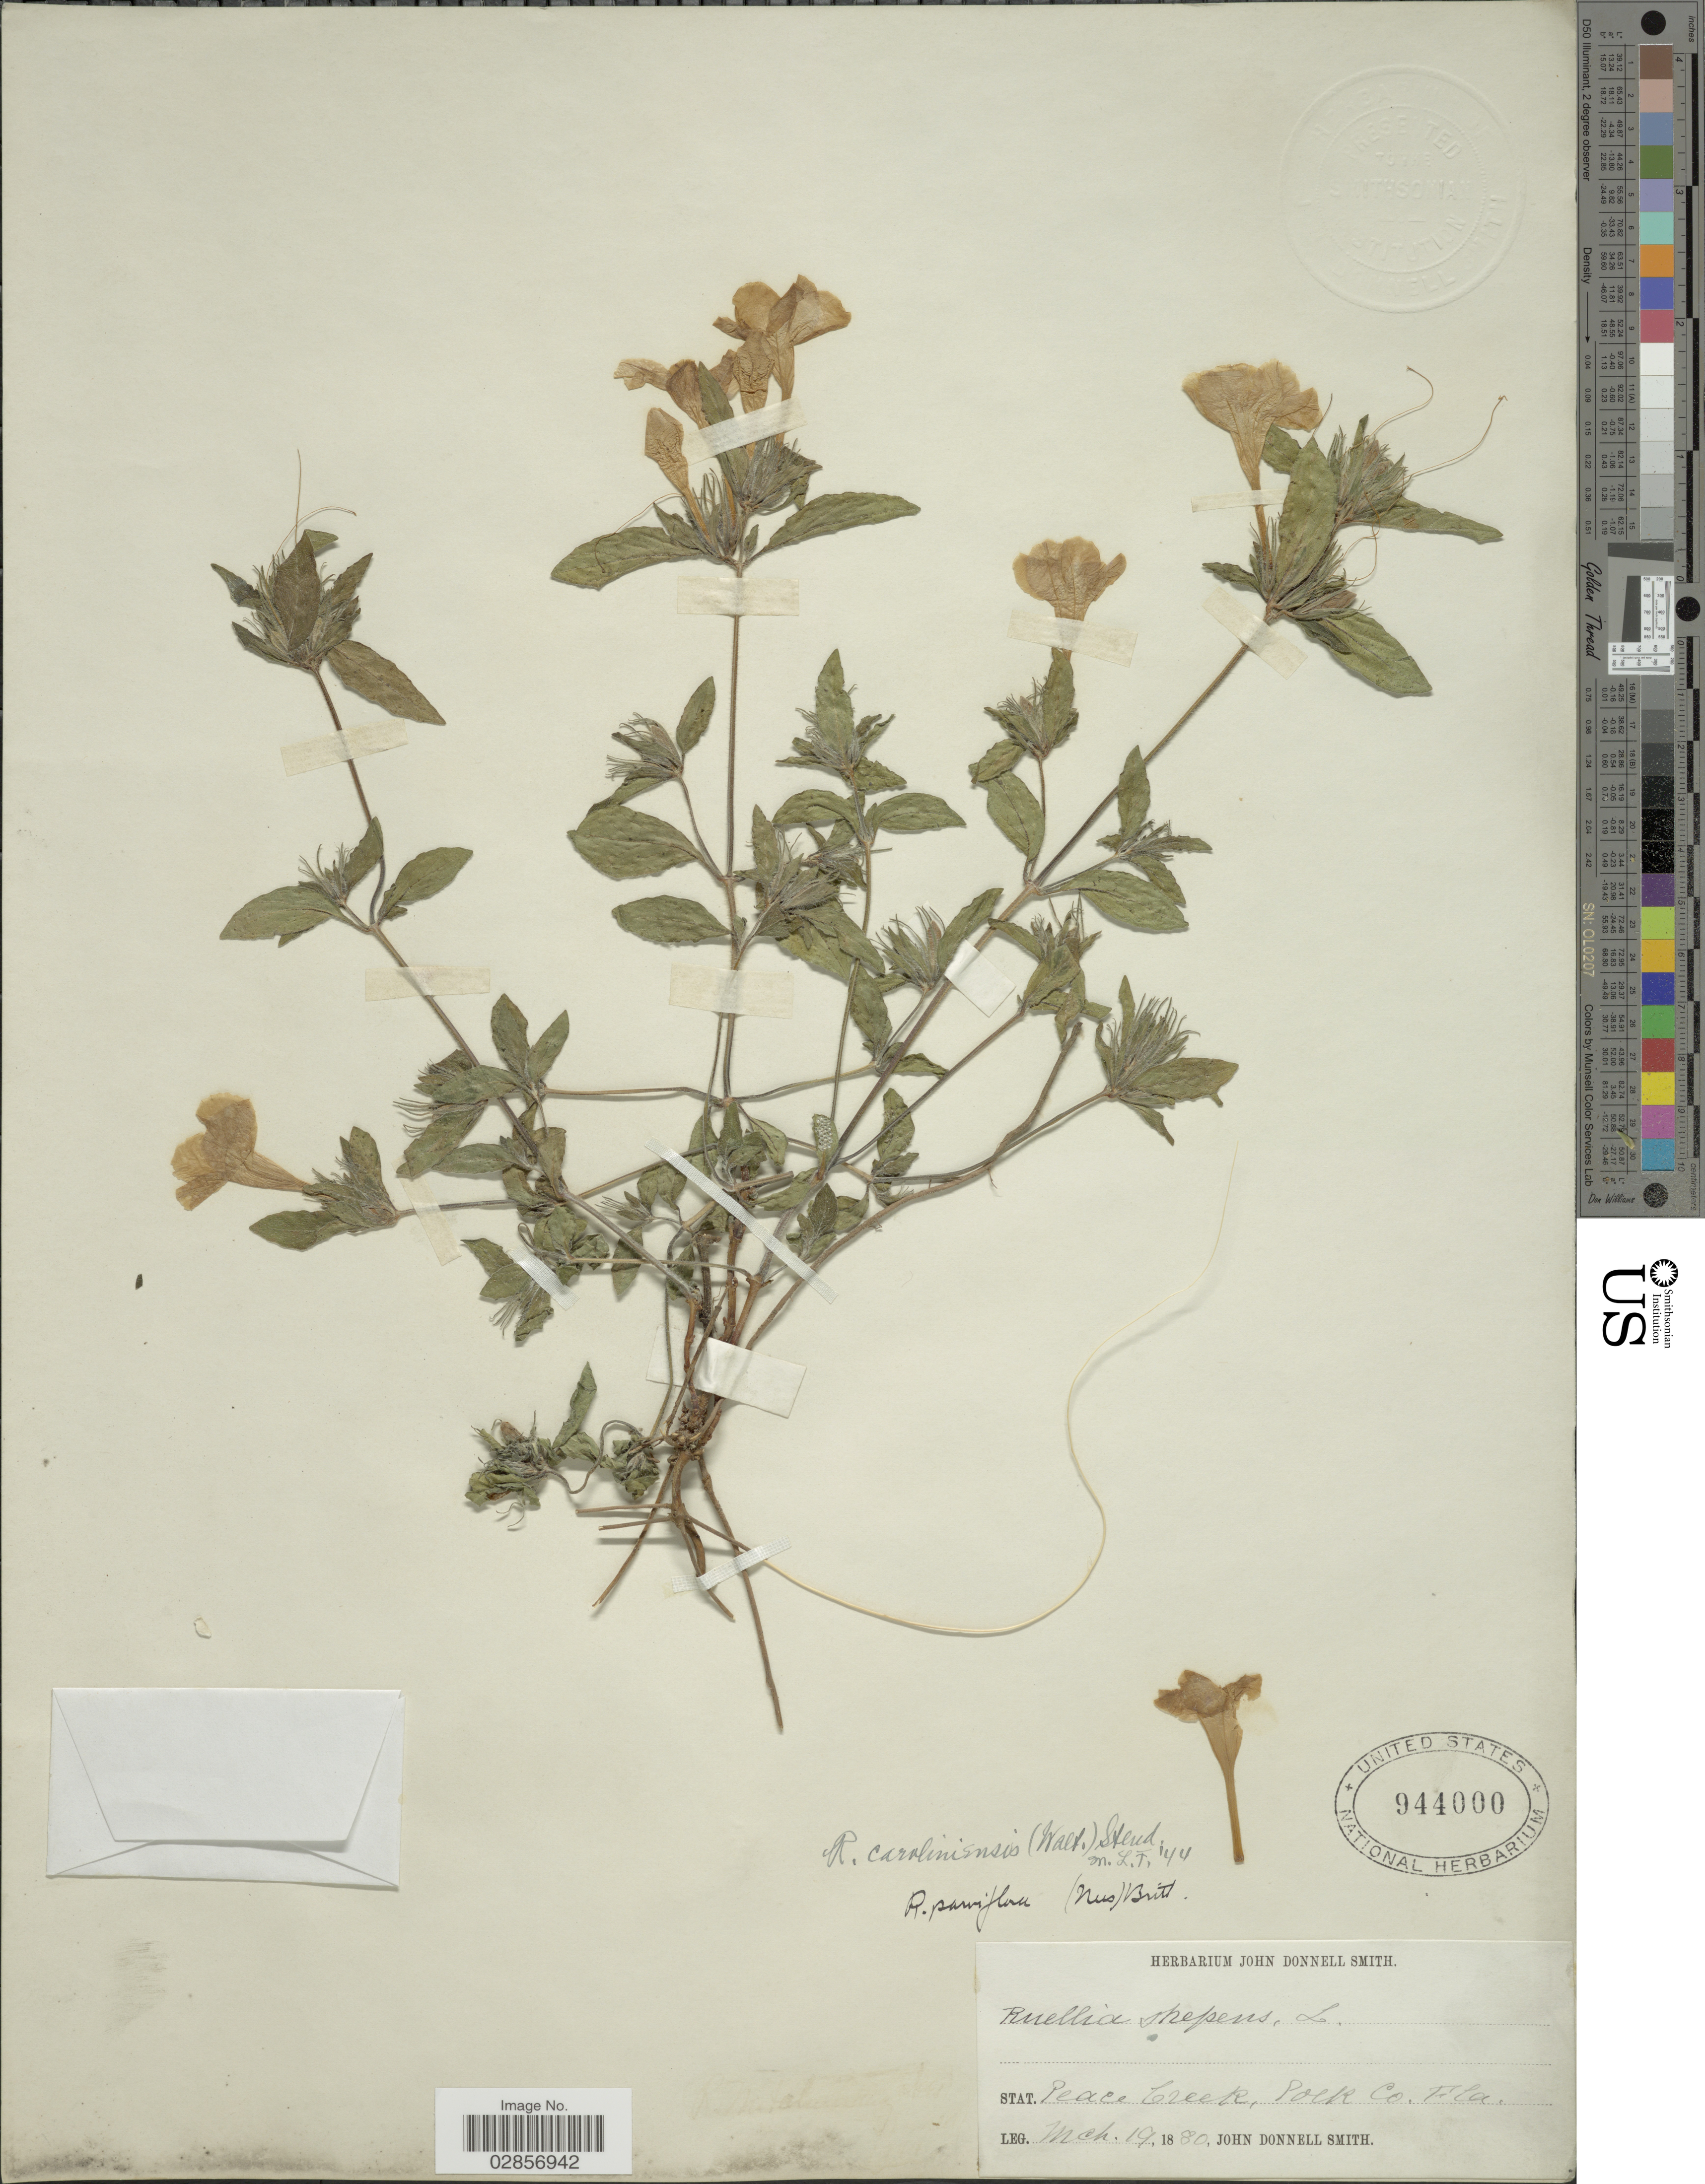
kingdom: Plantae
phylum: Tracheophyta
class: Magnoliopsida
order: Lamiales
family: Acanthaceae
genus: Ruellia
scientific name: Ruellia caroliniensis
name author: (J.F. Gmel.) Steud.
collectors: J. Donnell Smith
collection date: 1880-03-19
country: United States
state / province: Florida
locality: Stat. Peace Creek, Polk Co. Fla.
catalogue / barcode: US 944000